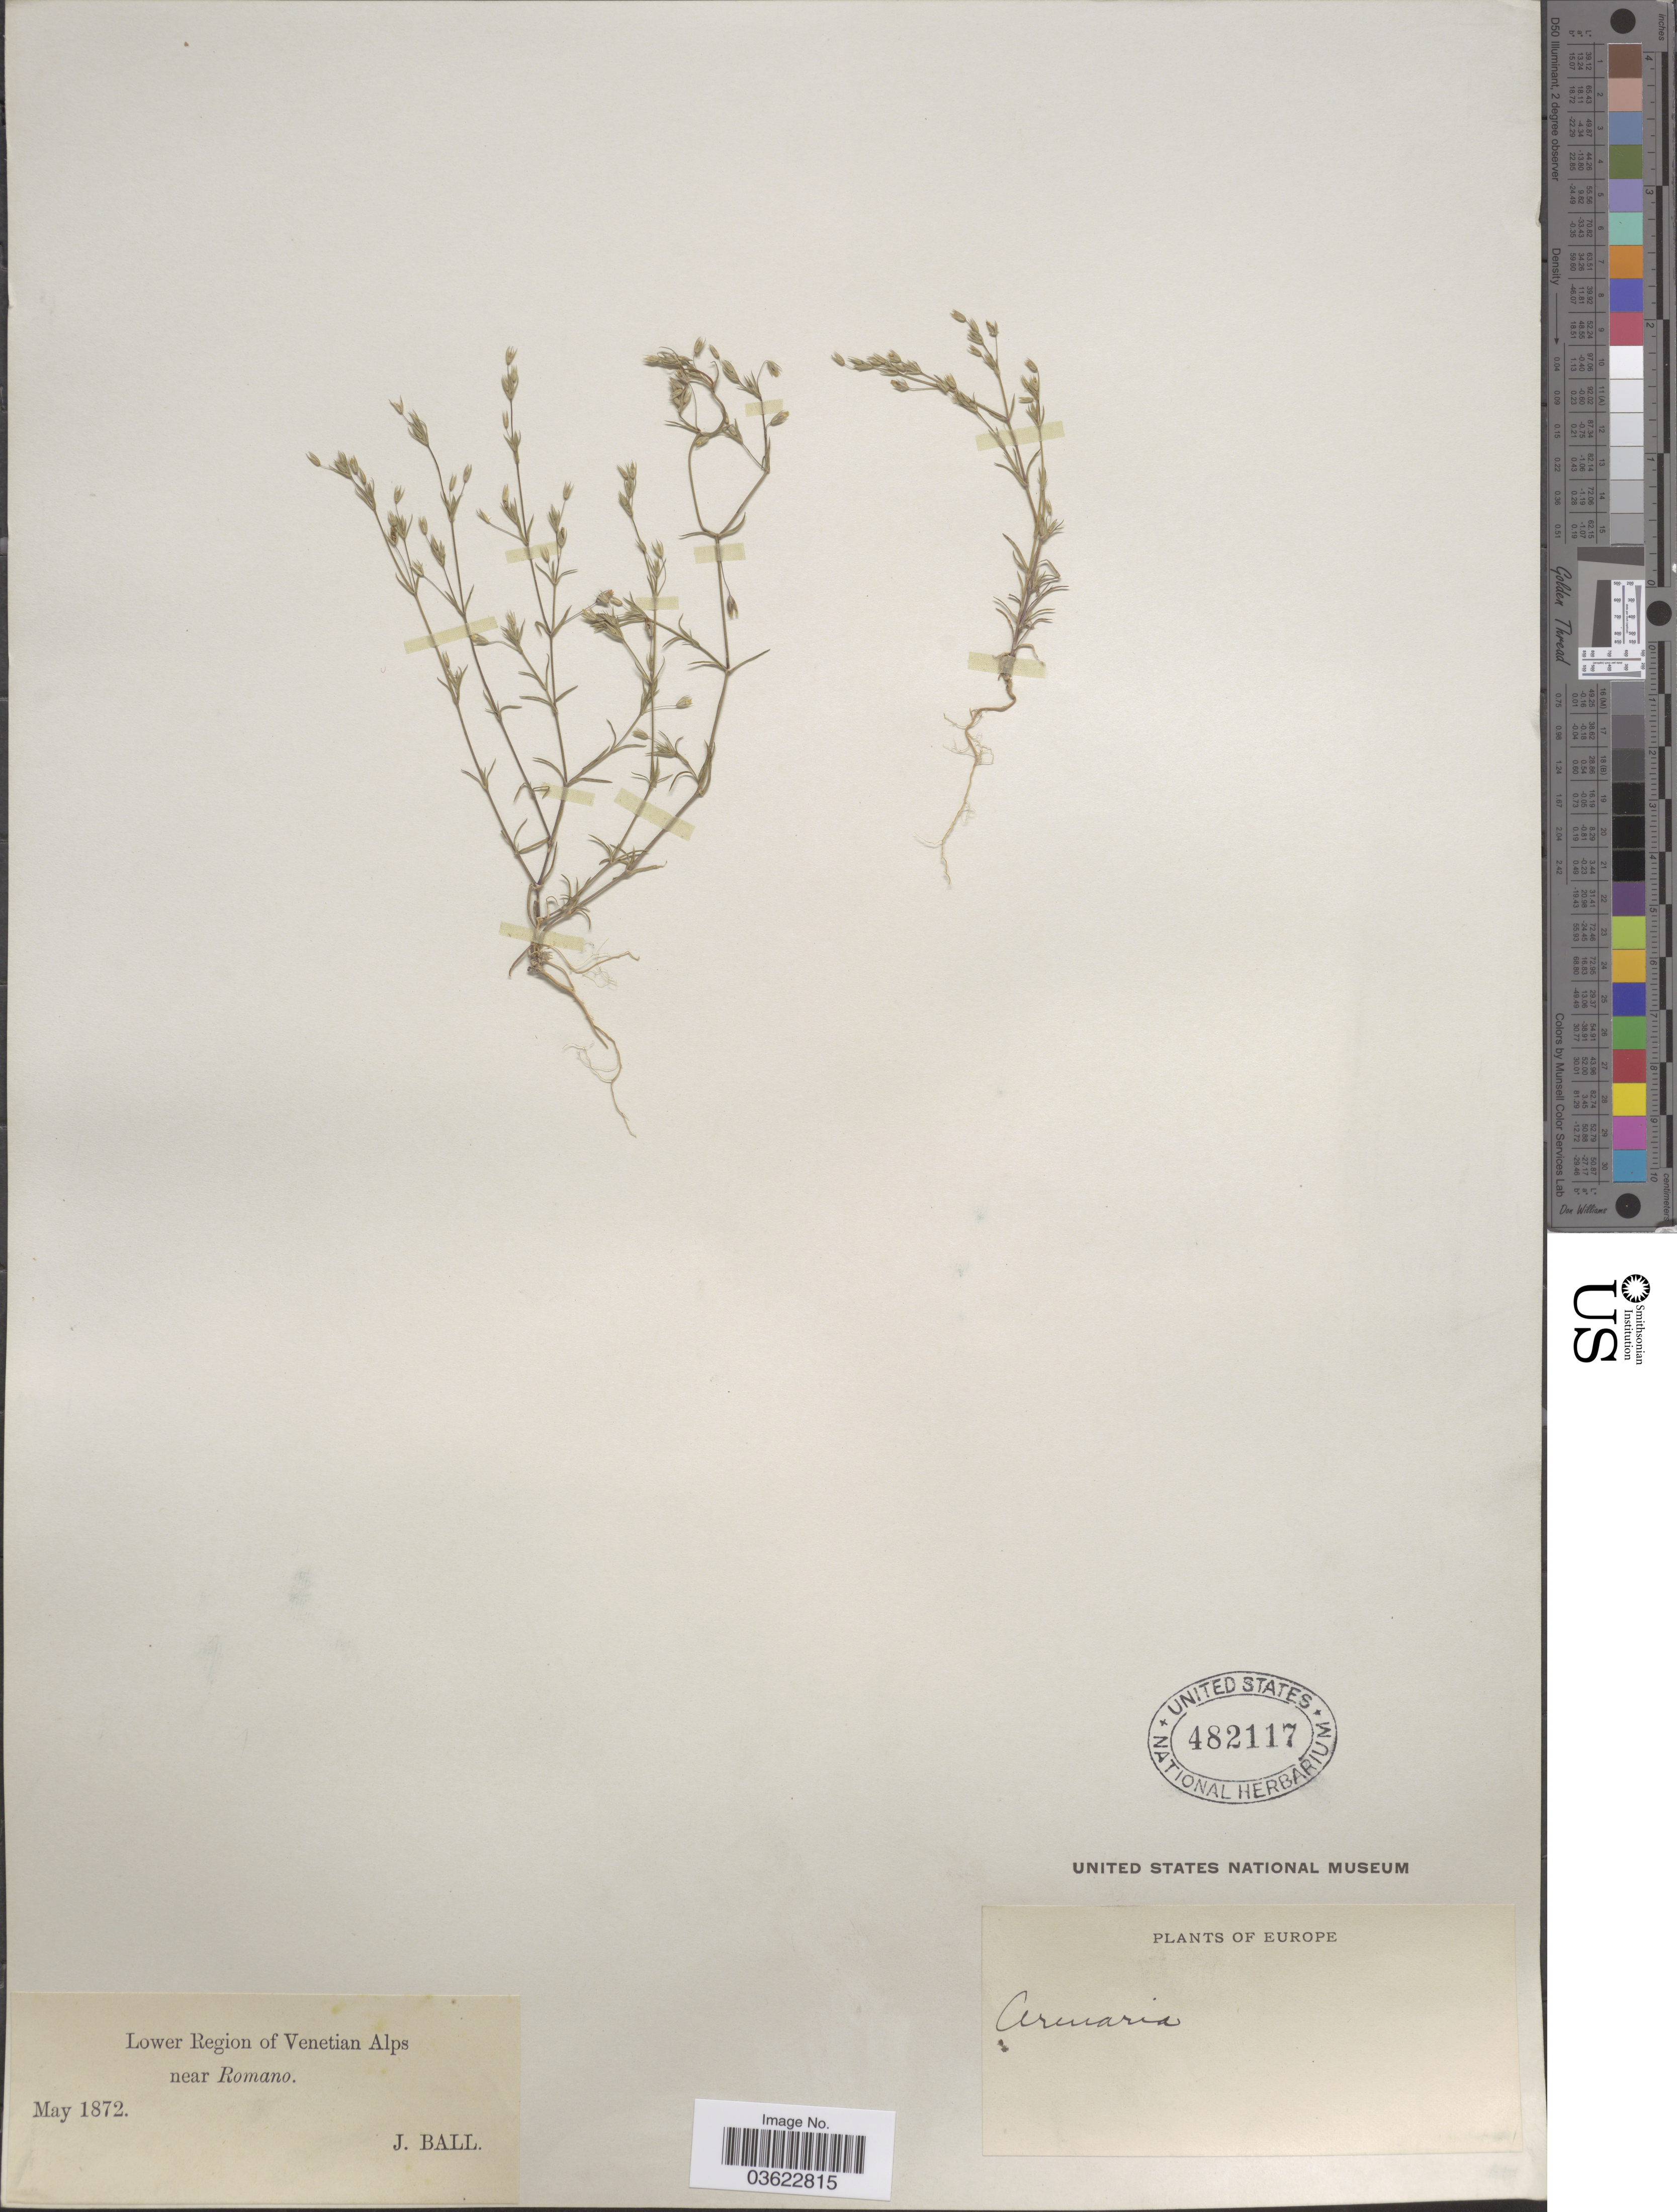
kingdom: Plantae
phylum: Tracheophyta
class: Magnoliopsida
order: Caryophyllales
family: Caryophyllaceae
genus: Arenaria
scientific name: Arenaria sp.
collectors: J. Ball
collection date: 1872-05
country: Italy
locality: Lower Region of Venetian Alps near Romano. Europe.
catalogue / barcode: US 482117